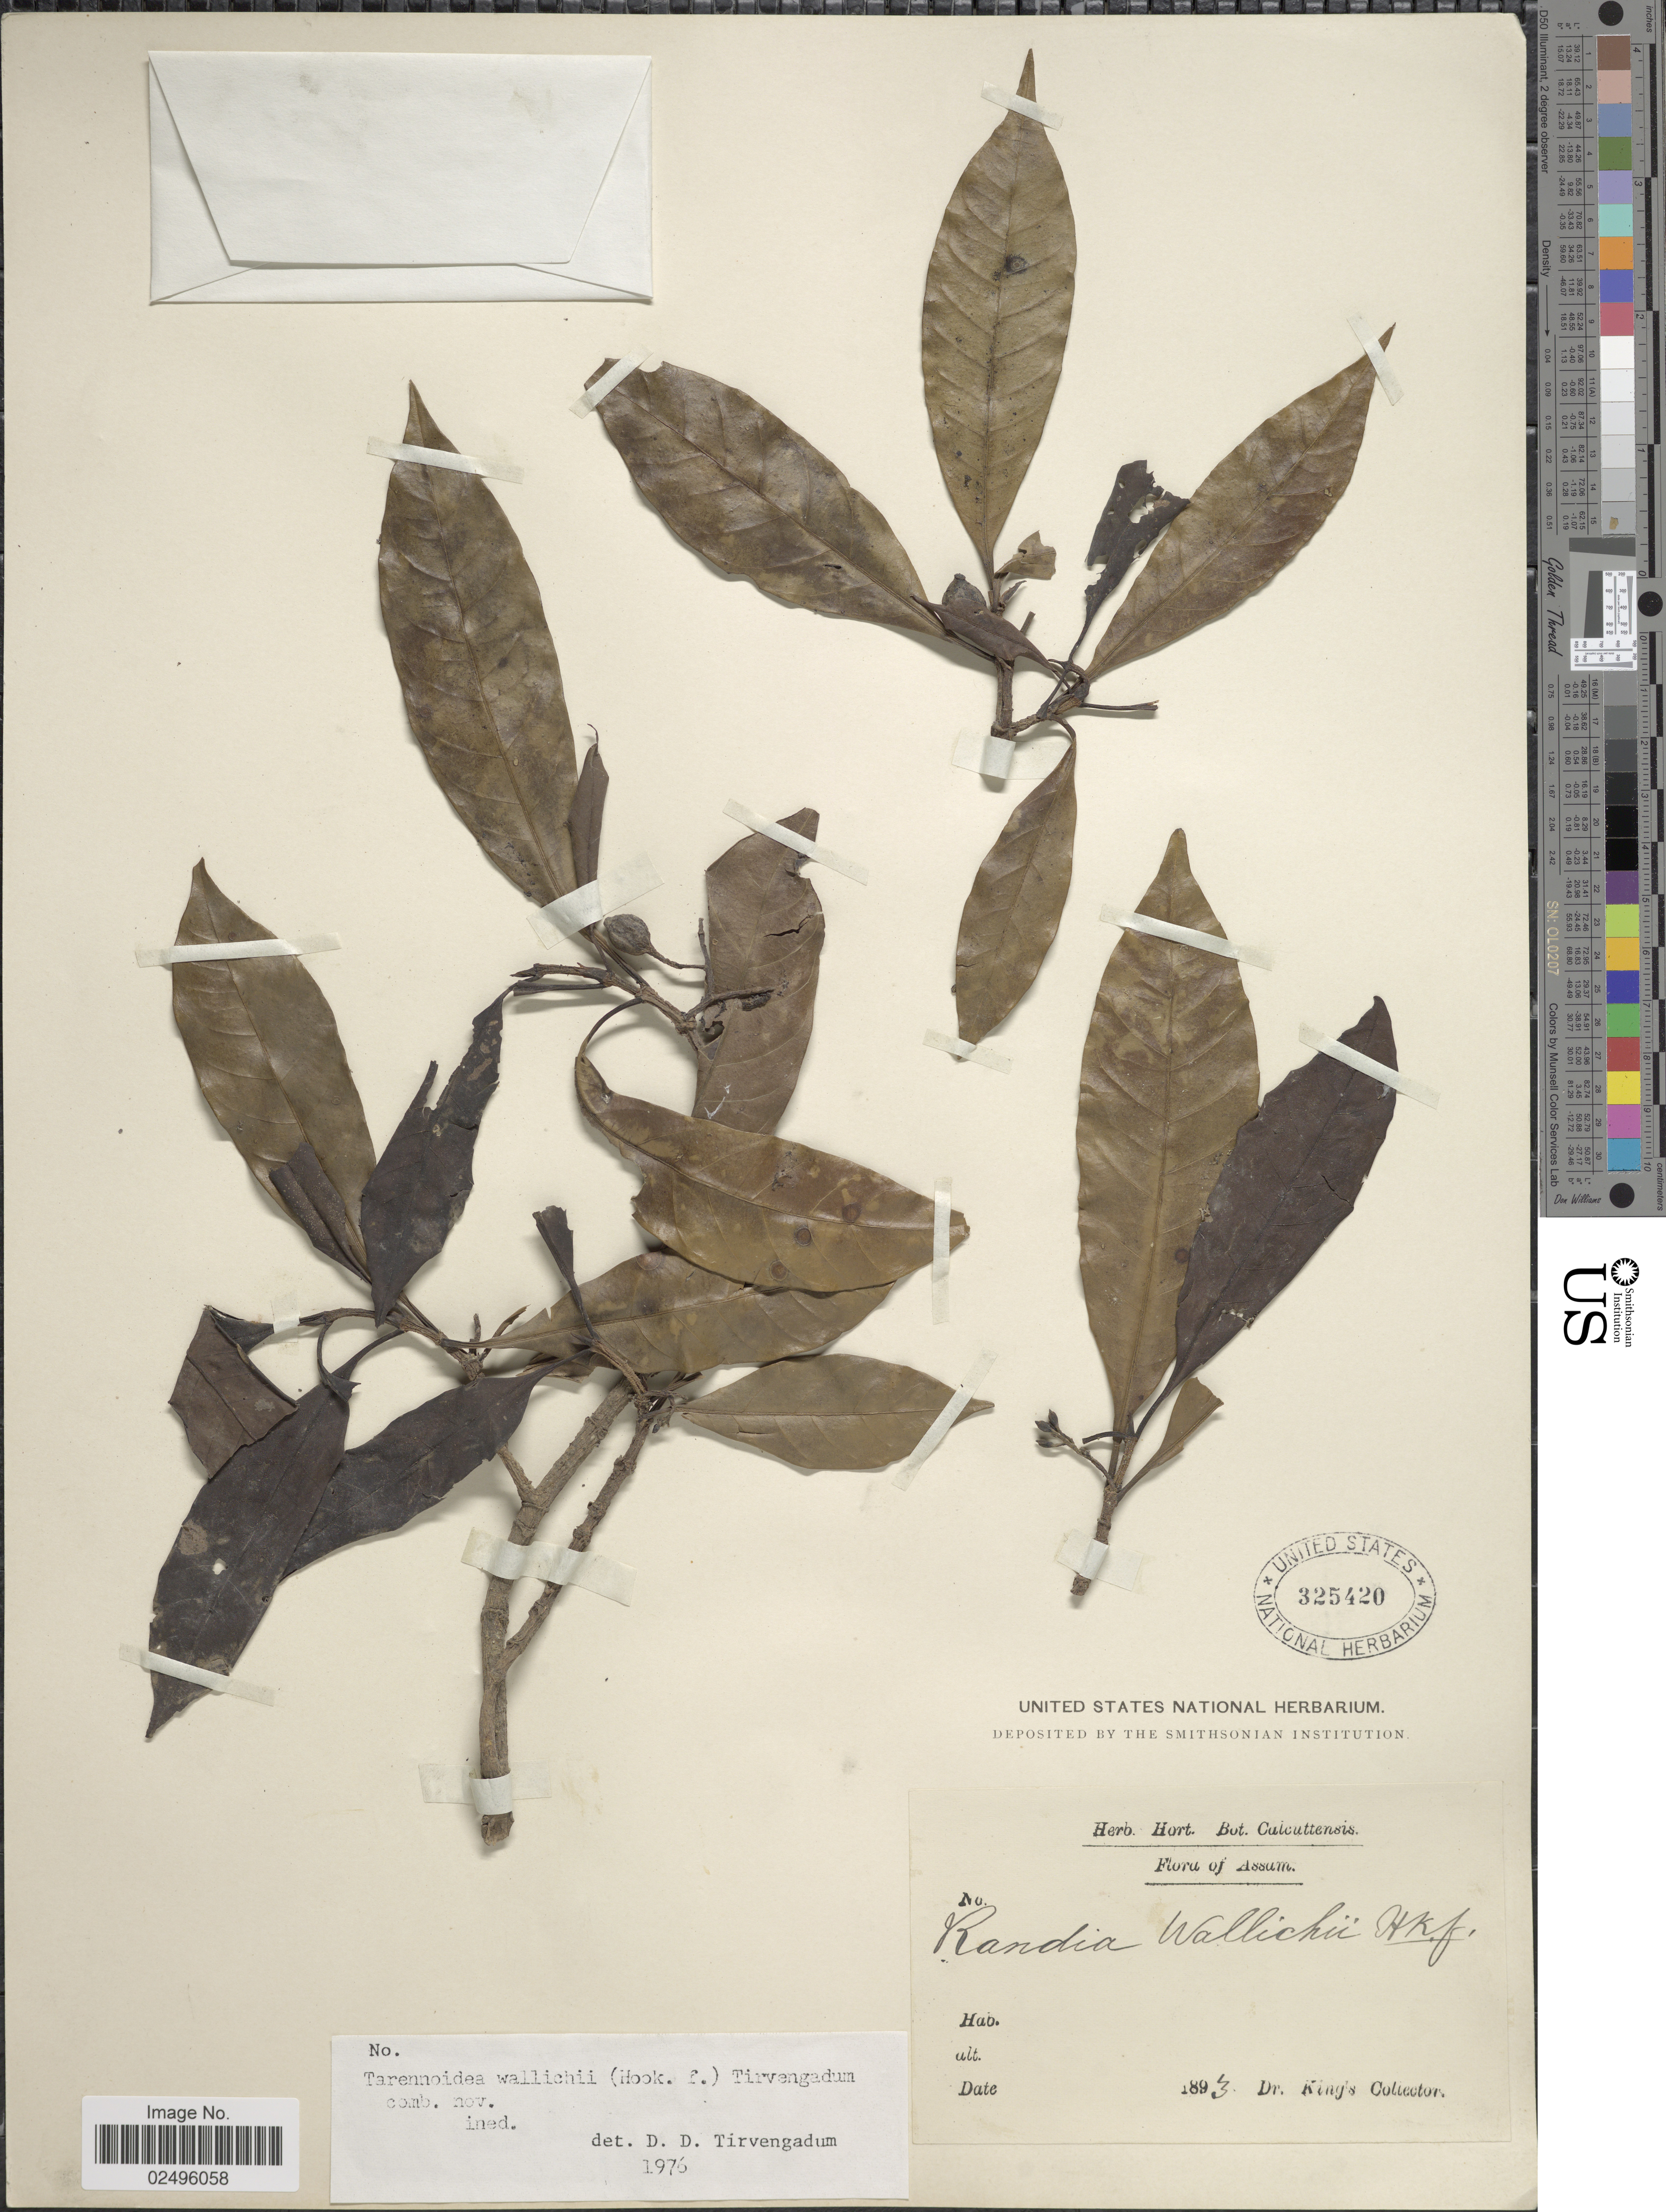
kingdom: Plantae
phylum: Tracheophyta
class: Magnoliopsida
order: Gentianales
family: Rubiaceae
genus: Tarennoidea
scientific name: Tarennoidea wallichii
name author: (Hook. f.) Tirveng. & Sastre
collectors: Dr. King's collector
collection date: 1893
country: India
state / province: Assam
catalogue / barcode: US 325420